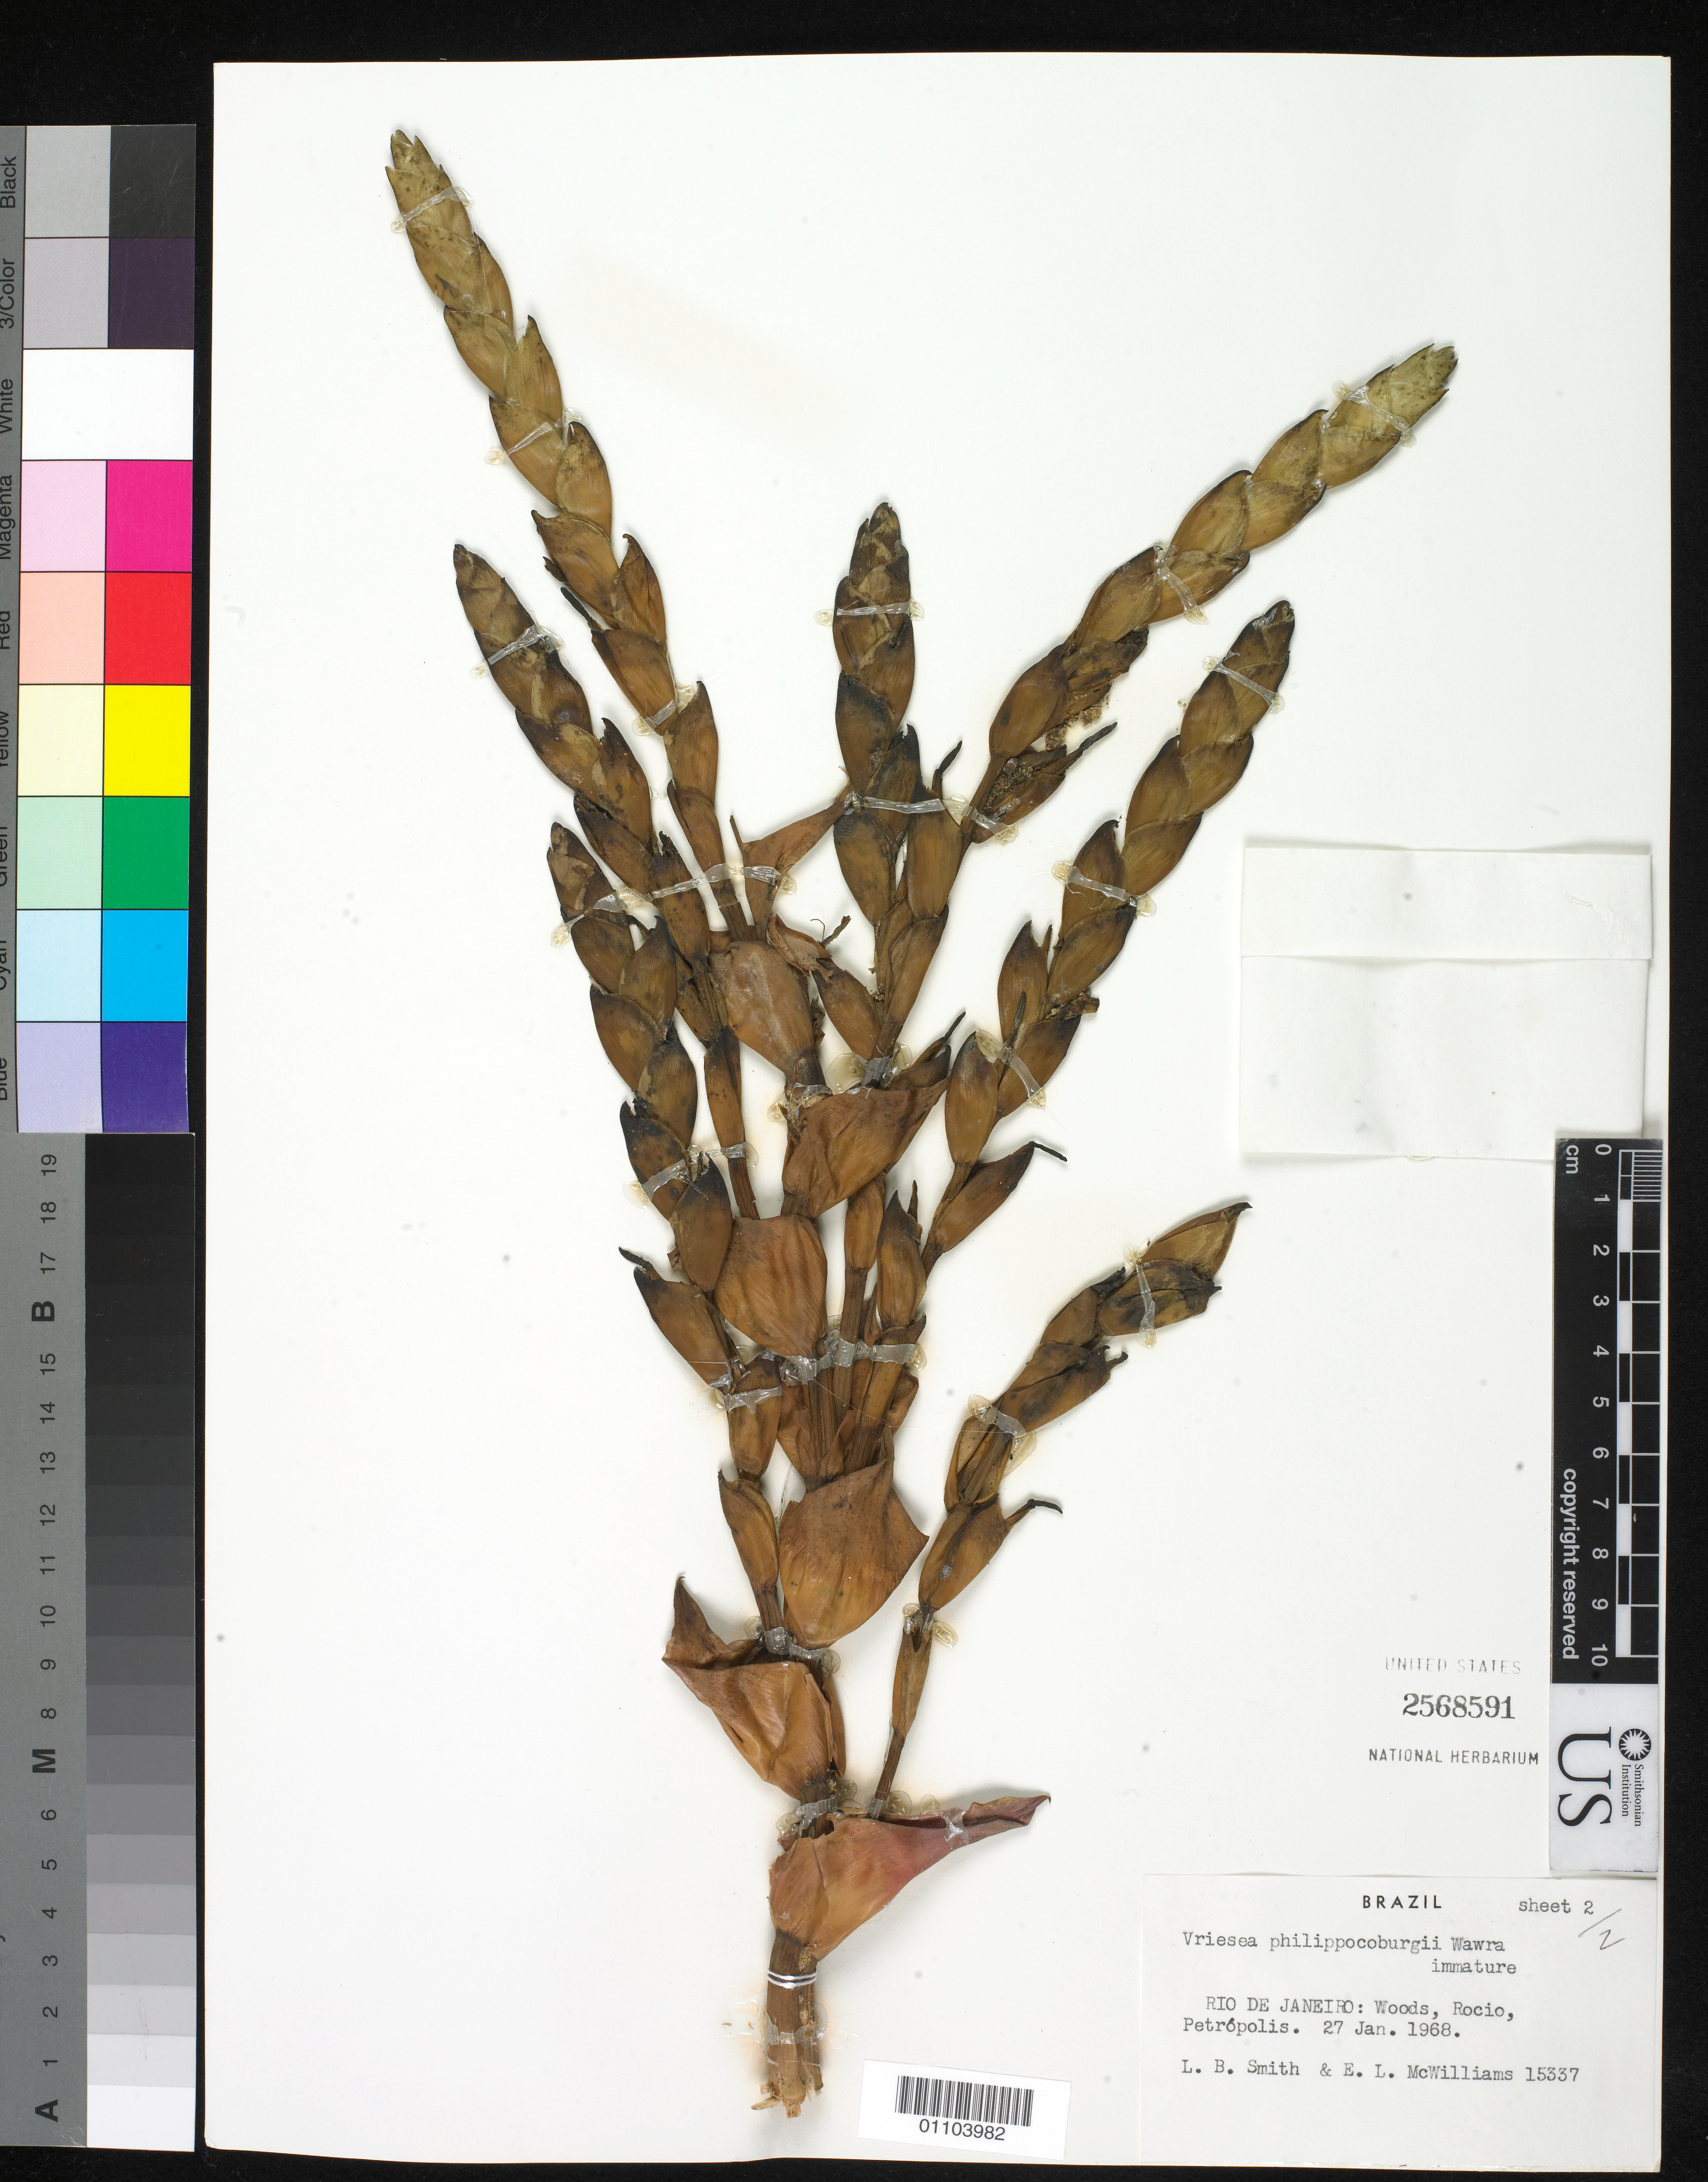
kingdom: Plantae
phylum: Tracheophyta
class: Liliopsida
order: Poales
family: Bromeliaceae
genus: Vriesea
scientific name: Vriesea philippocoburgii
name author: Wawra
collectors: L. Smith & E. L. McWilliams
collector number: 15337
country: Brazil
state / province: Rio de Janeiro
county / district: Petrópolis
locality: Rocio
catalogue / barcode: US 2568591